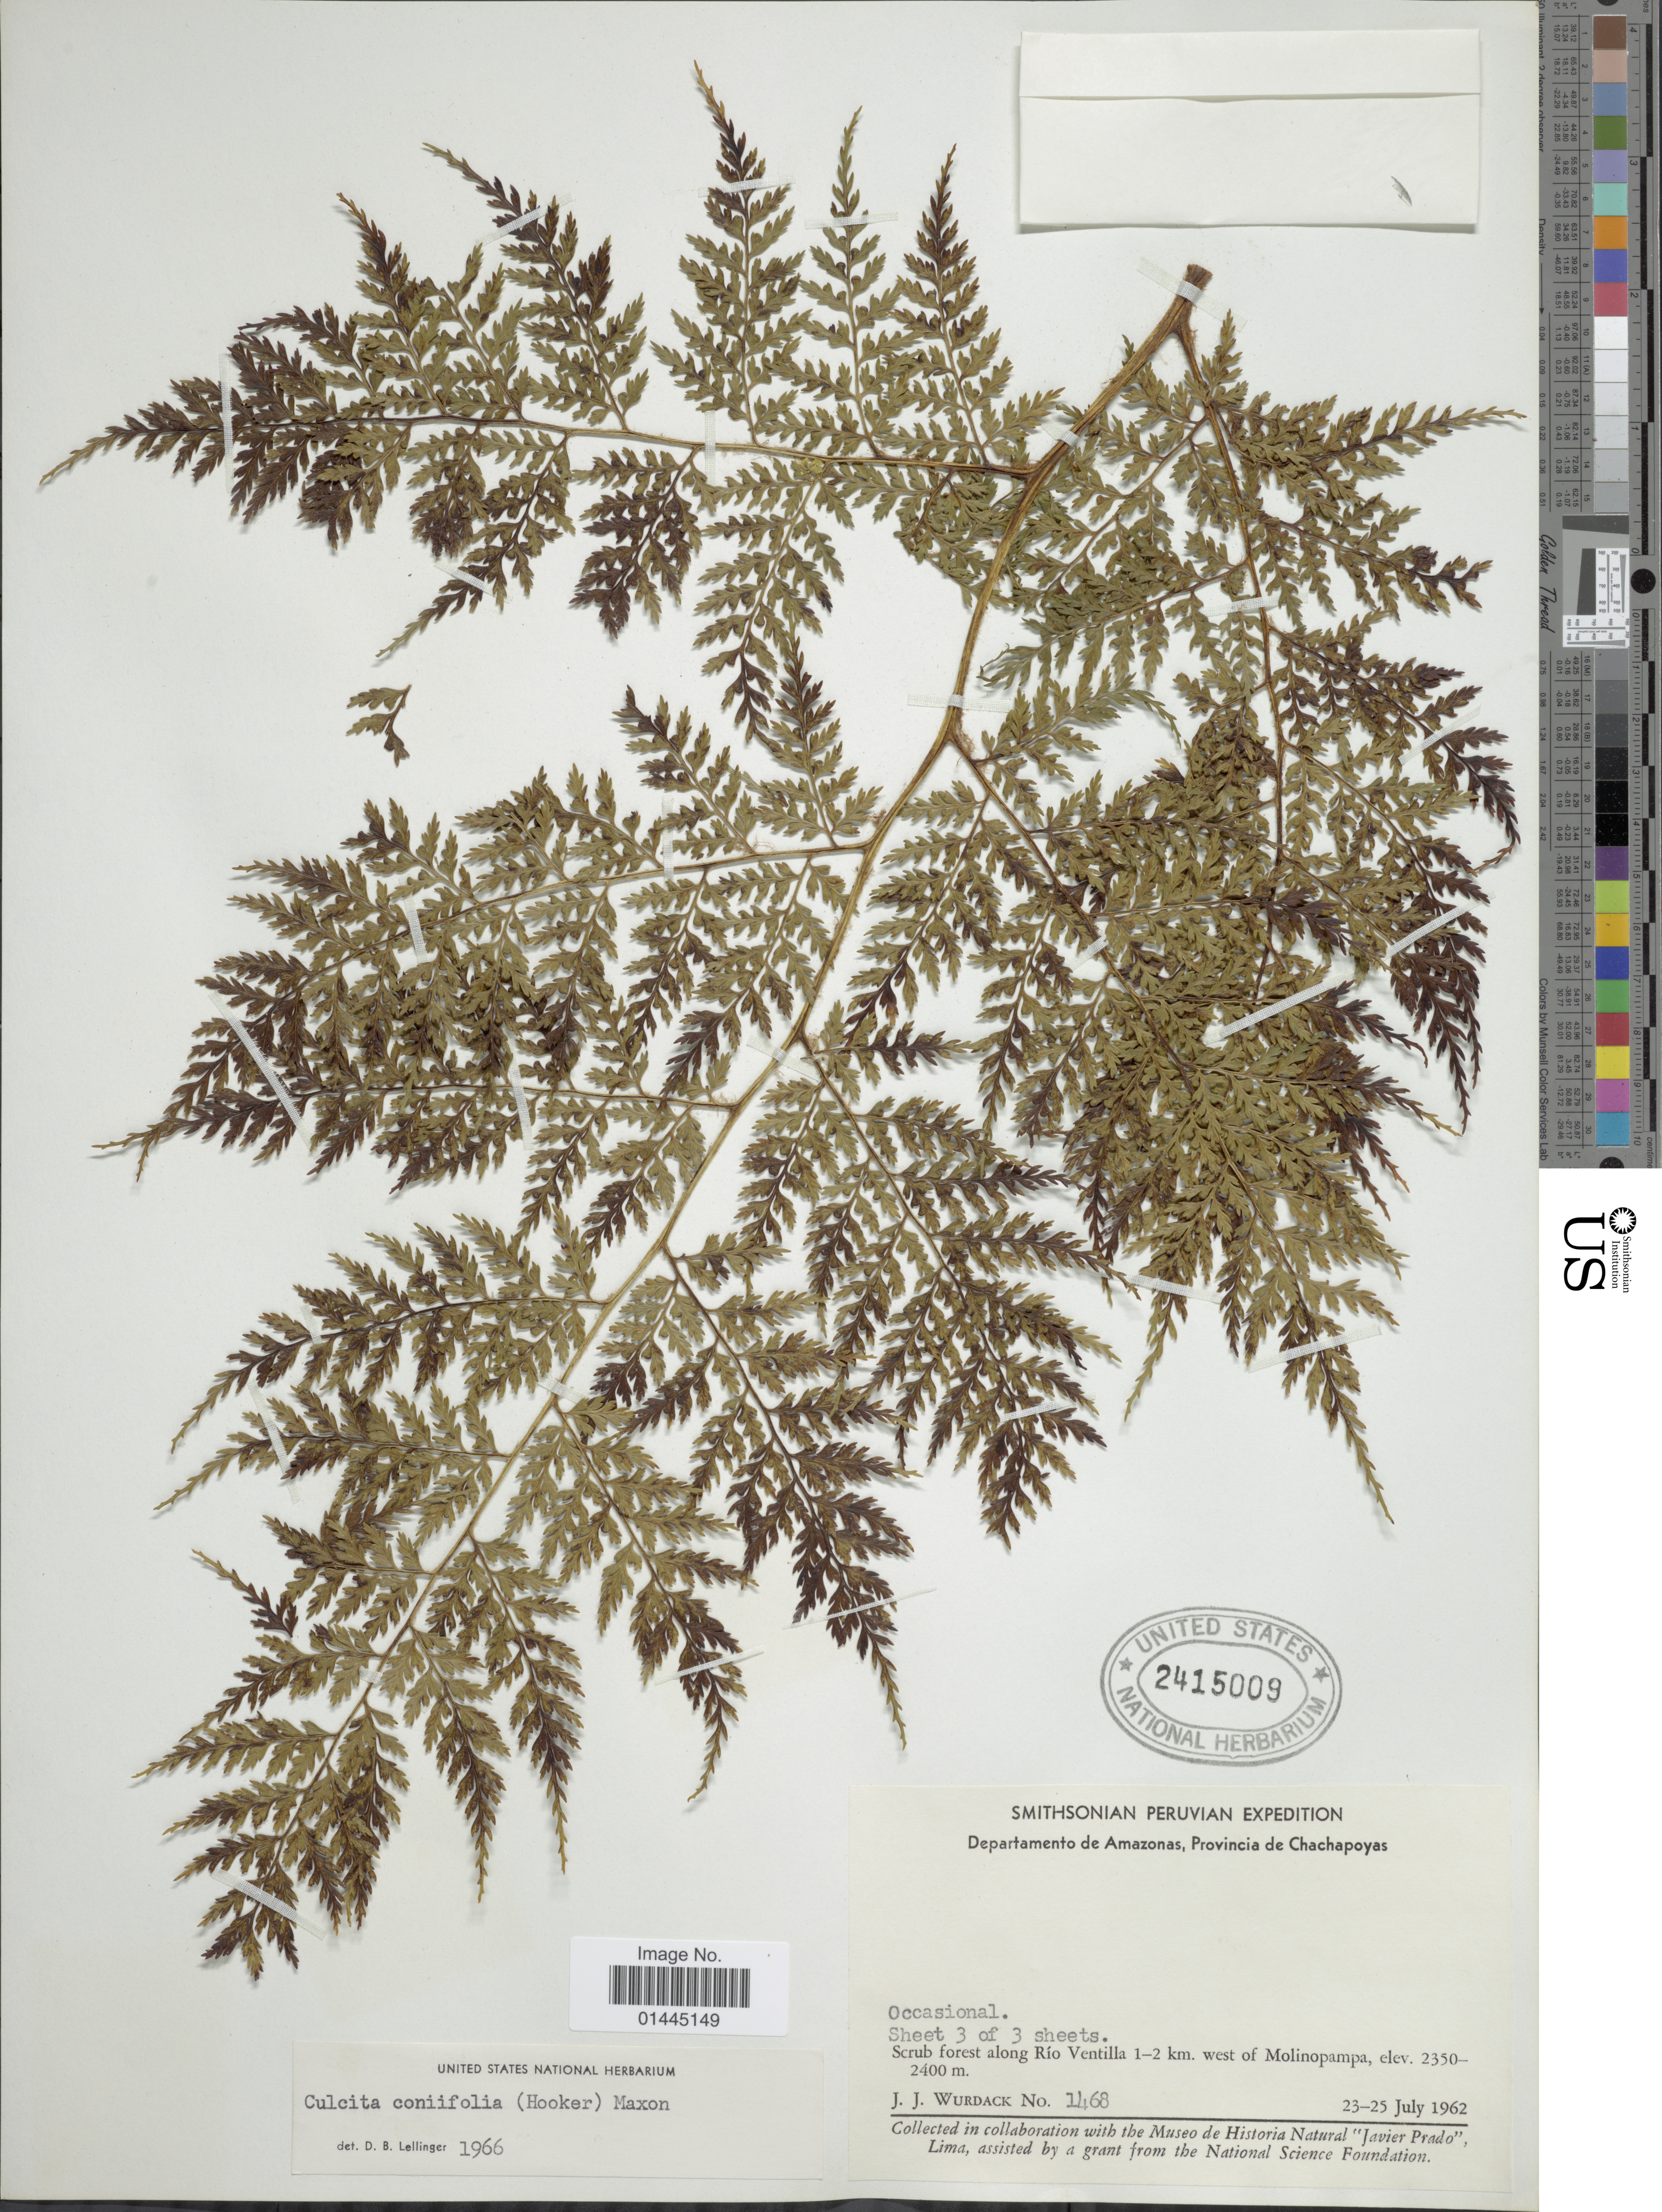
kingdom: Plantae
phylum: Tracheophyta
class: Polypodiopsida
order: Cyatheales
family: Culcitaceae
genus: Culcita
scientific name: Culcita coniifolia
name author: (Hook.) Maxon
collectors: J. J. Wurdack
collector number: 1468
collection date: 1962-07-23/1962-07-25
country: Peru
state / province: Amazonas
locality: Provincia de Chachapoyas, scrub forest along Rio Ventilla 1-2 km. west of Molinopampa.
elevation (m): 2350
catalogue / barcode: US 2415009